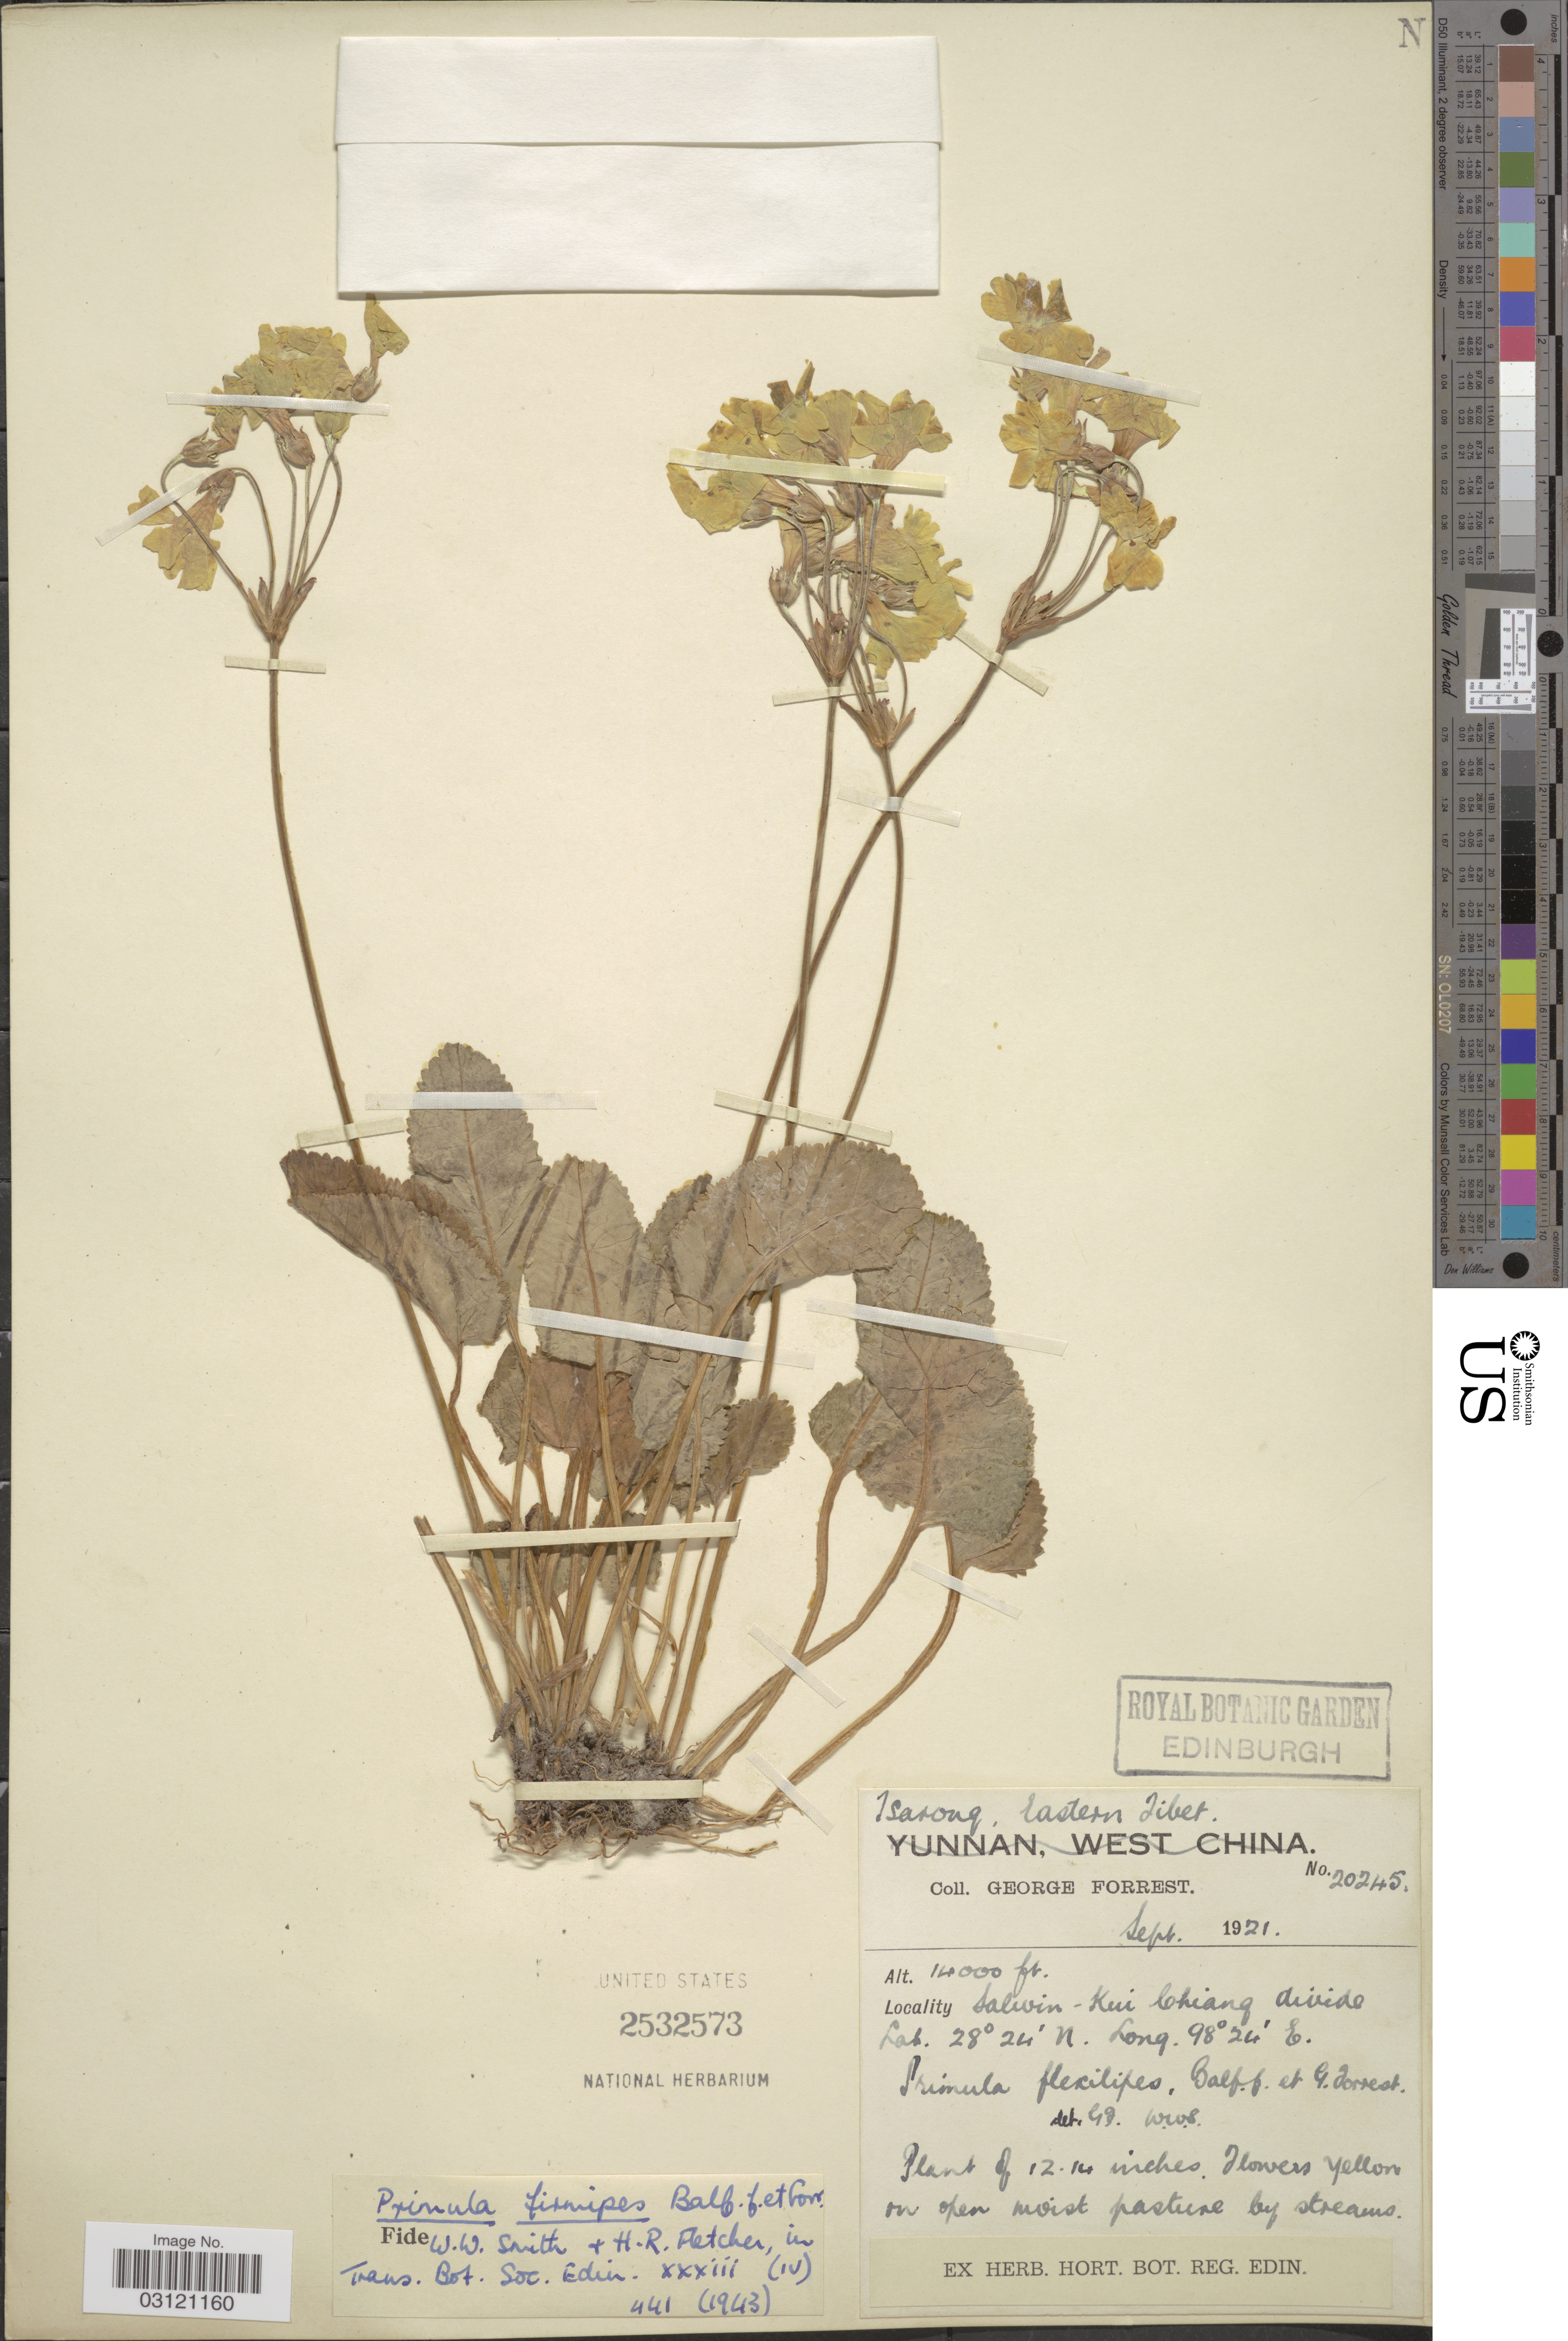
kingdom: Plantae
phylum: Tracheophyta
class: Magnoliopsida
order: Ericales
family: Primulaceae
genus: Primula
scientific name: Primula firmipes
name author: Balf. f. & Forrest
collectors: G. Forrest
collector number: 20245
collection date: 1921-09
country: China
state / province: Xizang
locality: Isarong, Eastern Tibet, Salwin-Kui Chiang divide.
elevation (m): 4267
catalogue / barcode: US 2532573